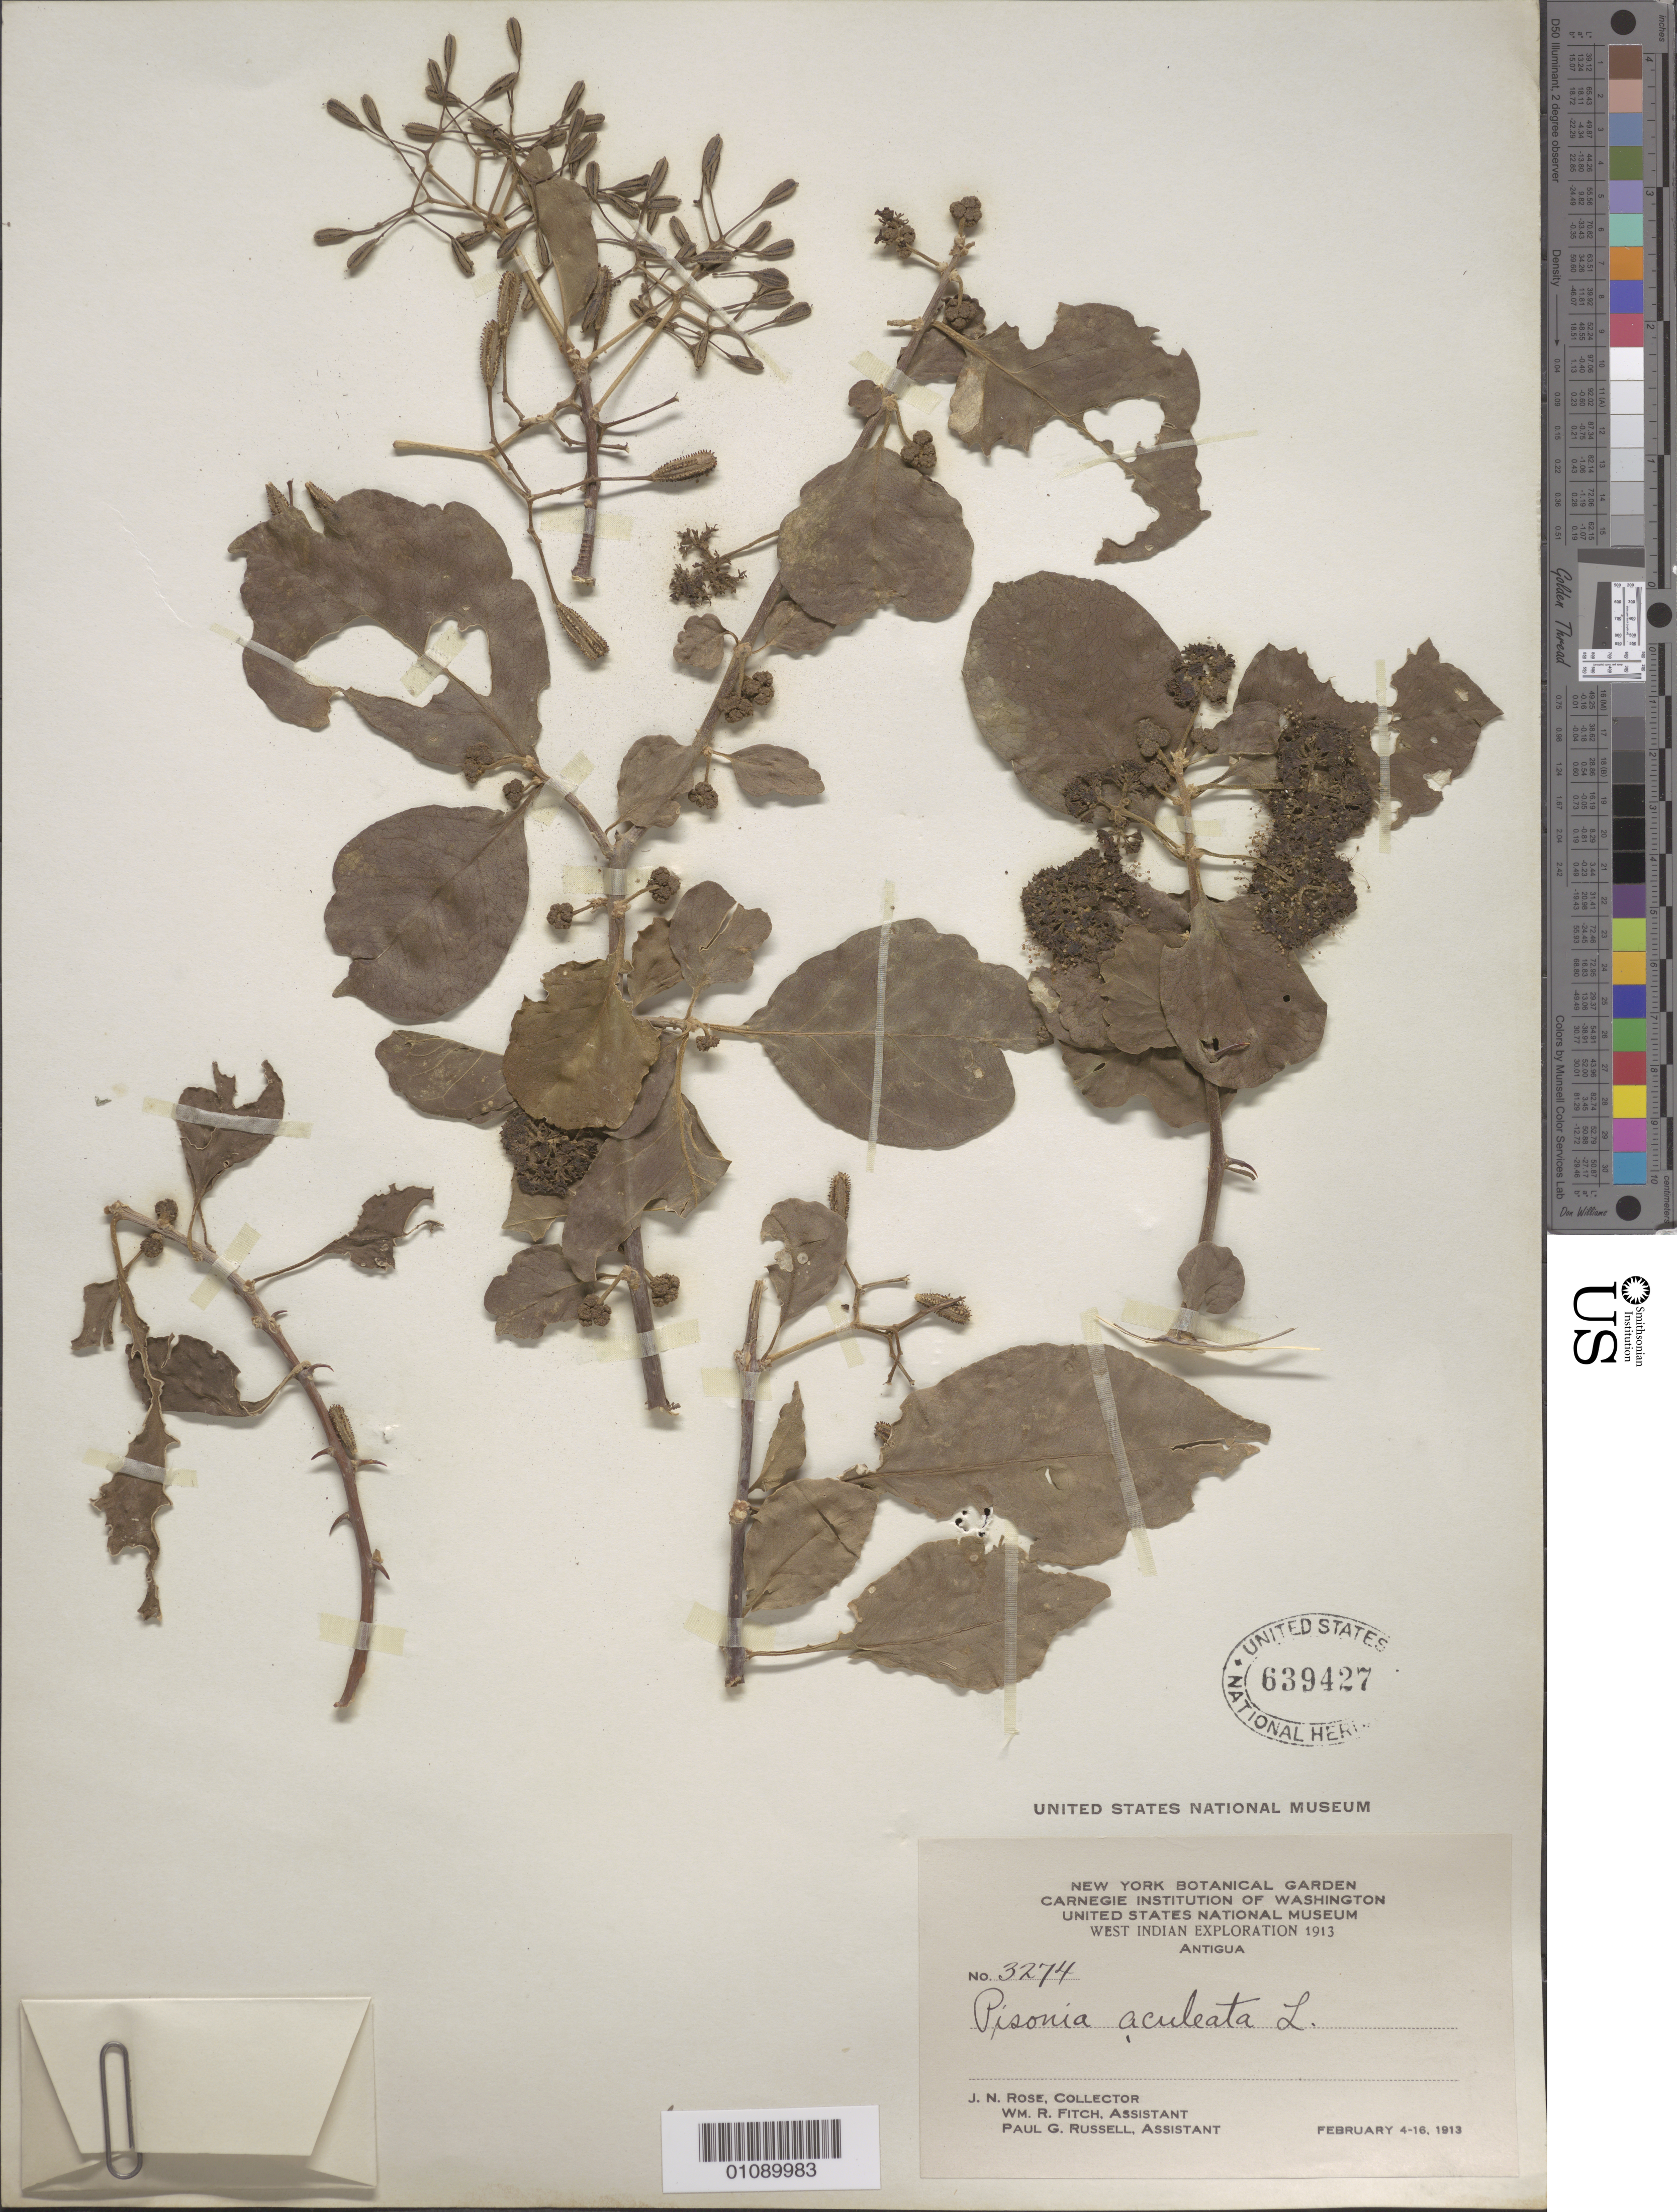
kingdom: Plantae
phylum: Tracheophyta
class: Magnoliopsida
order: Caryophyllales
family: Nyctaginaceae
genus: Pisonia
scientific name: Pisonia aculeata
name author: L.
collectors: J. N. Rose, W. R. Fitch & P. G. Russell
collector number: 3274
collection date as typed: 04 Feb 1913 to 16 Feb 1913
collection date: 1913-02-04/1913-02-16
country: Antigua and Barbuda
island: Antigua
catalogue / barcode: US 639427